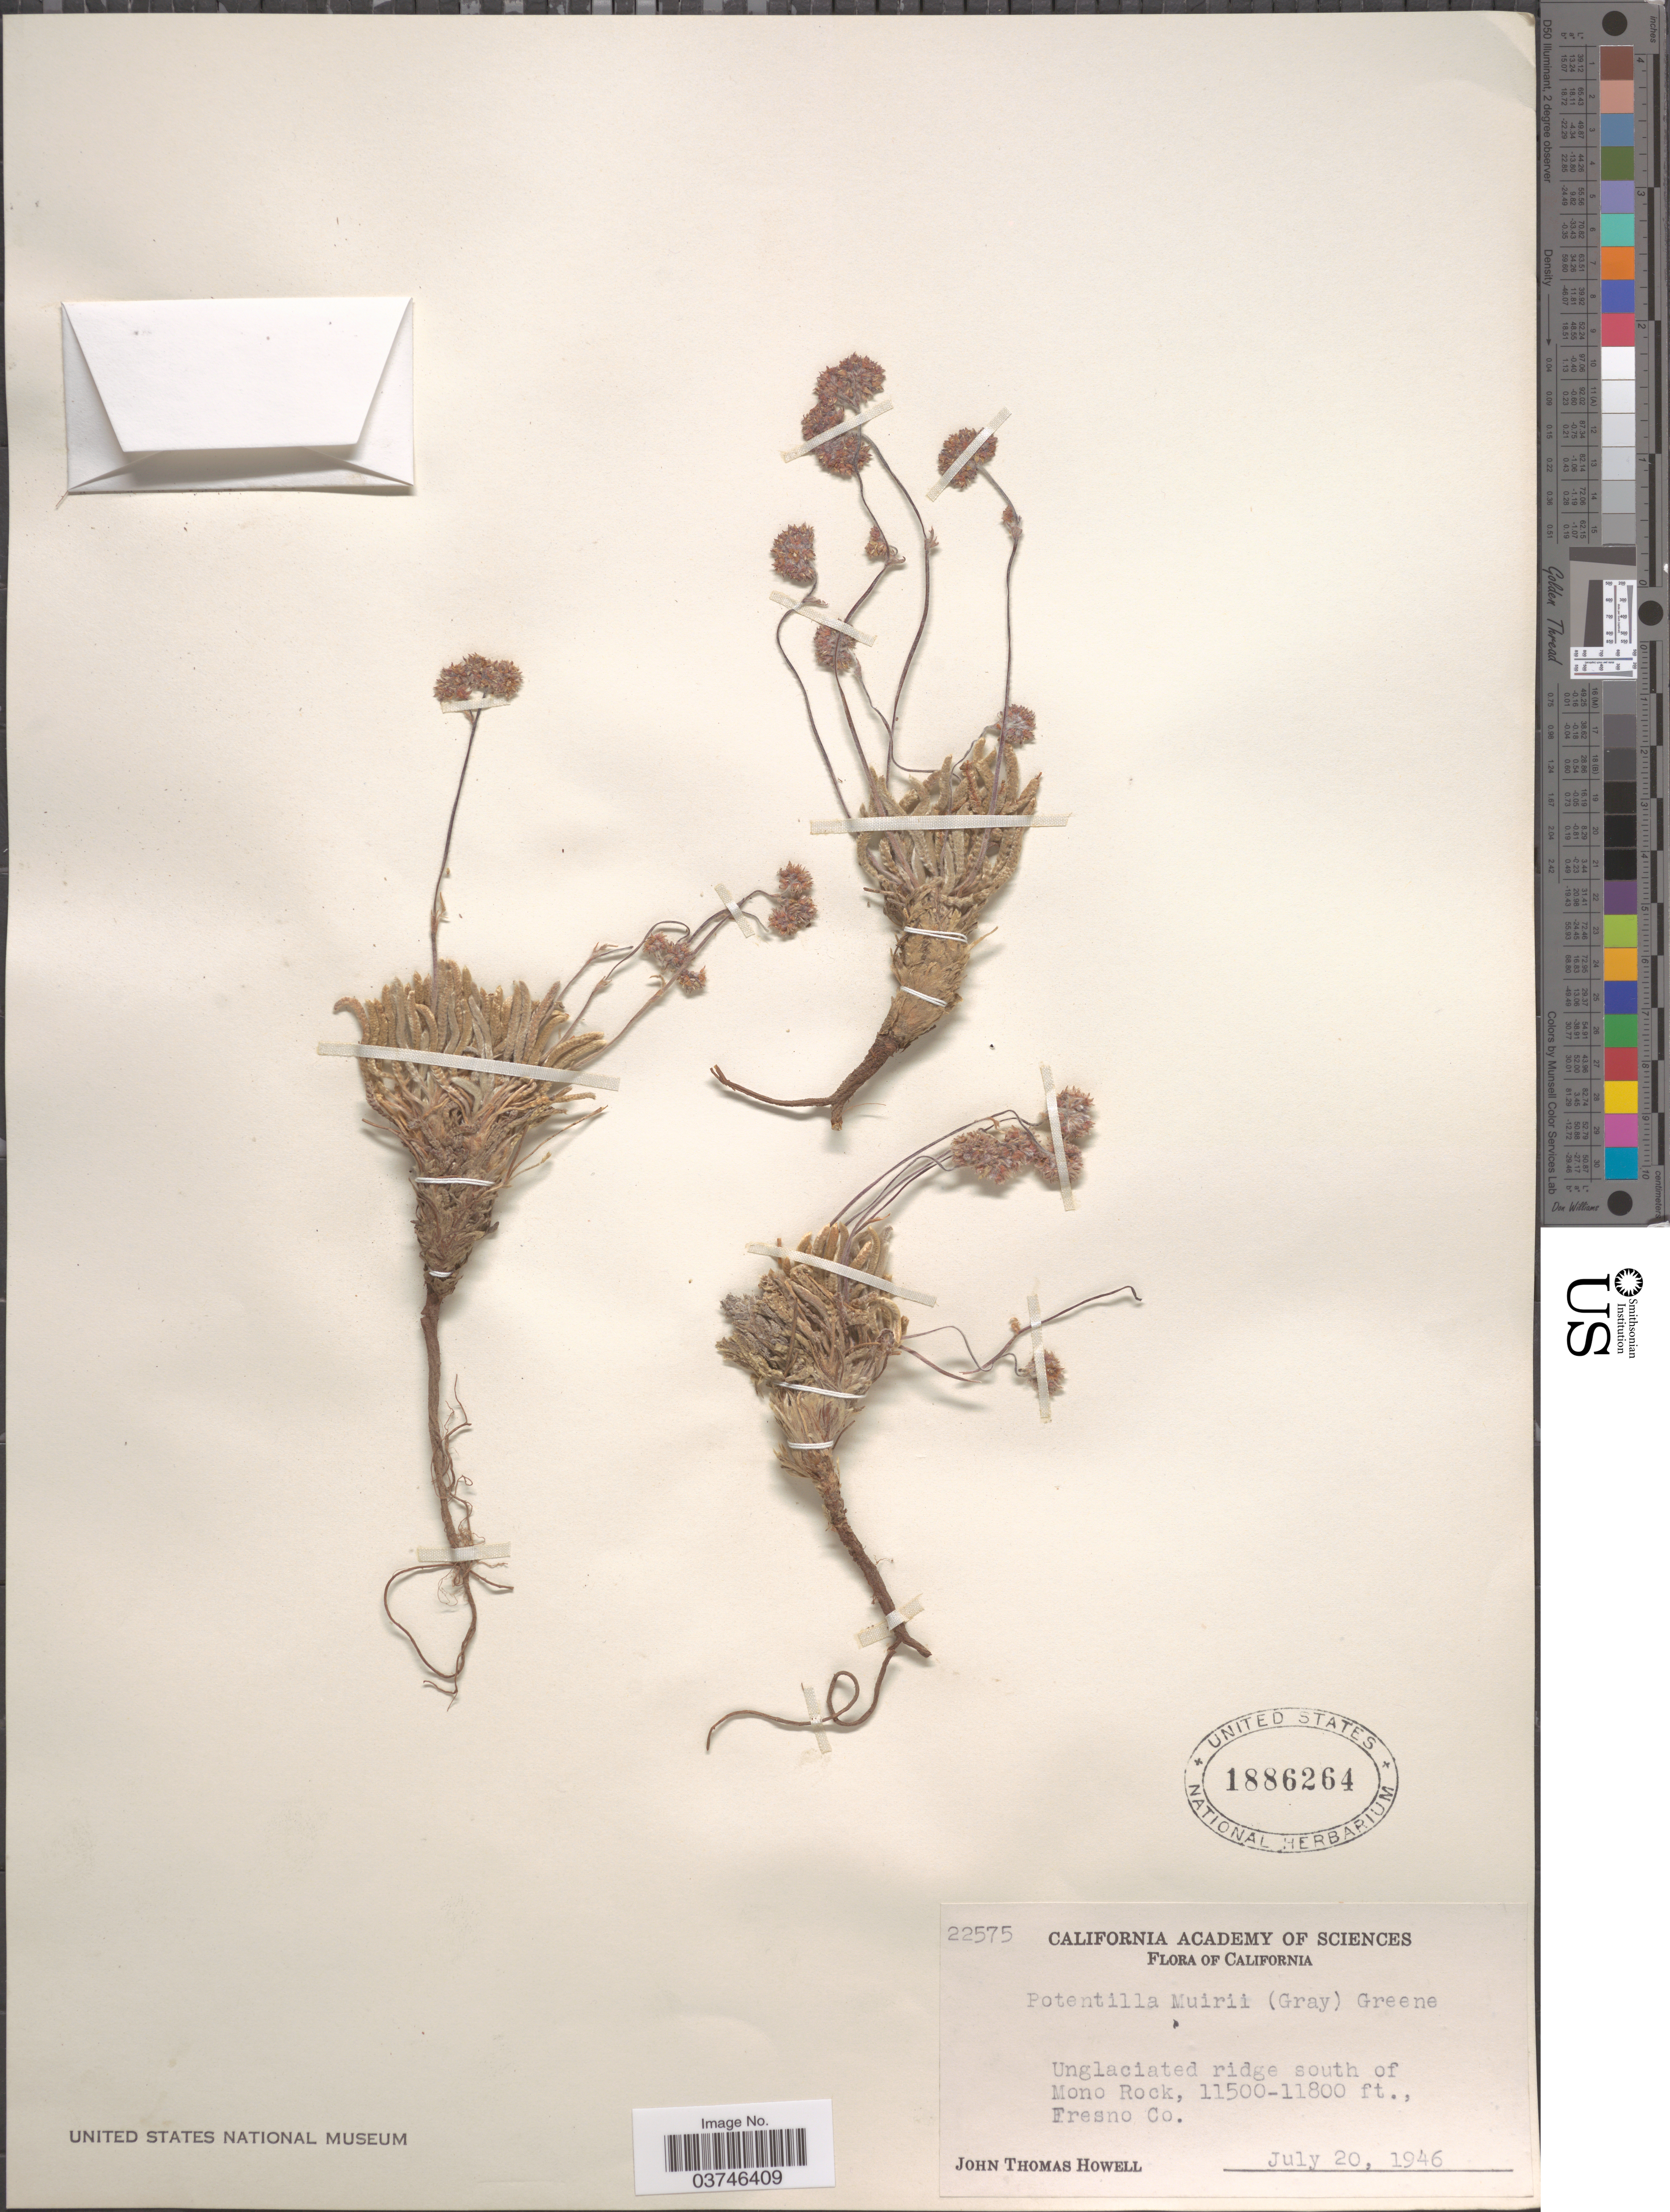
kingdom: Plantae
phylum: Tracheophyta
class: Magnoliopsida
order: Rosales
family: Rosaceae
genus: Potentilla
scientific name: Potentilla muirii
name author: (A. Gray) Greene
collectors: J. T. Howell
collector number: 22575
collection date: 1946-07-20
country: United States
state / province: California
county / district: Fresno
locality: Unglaciated ridge south of Mono Rock, Fresno Co.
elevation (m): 3505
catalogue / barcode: US 1886264